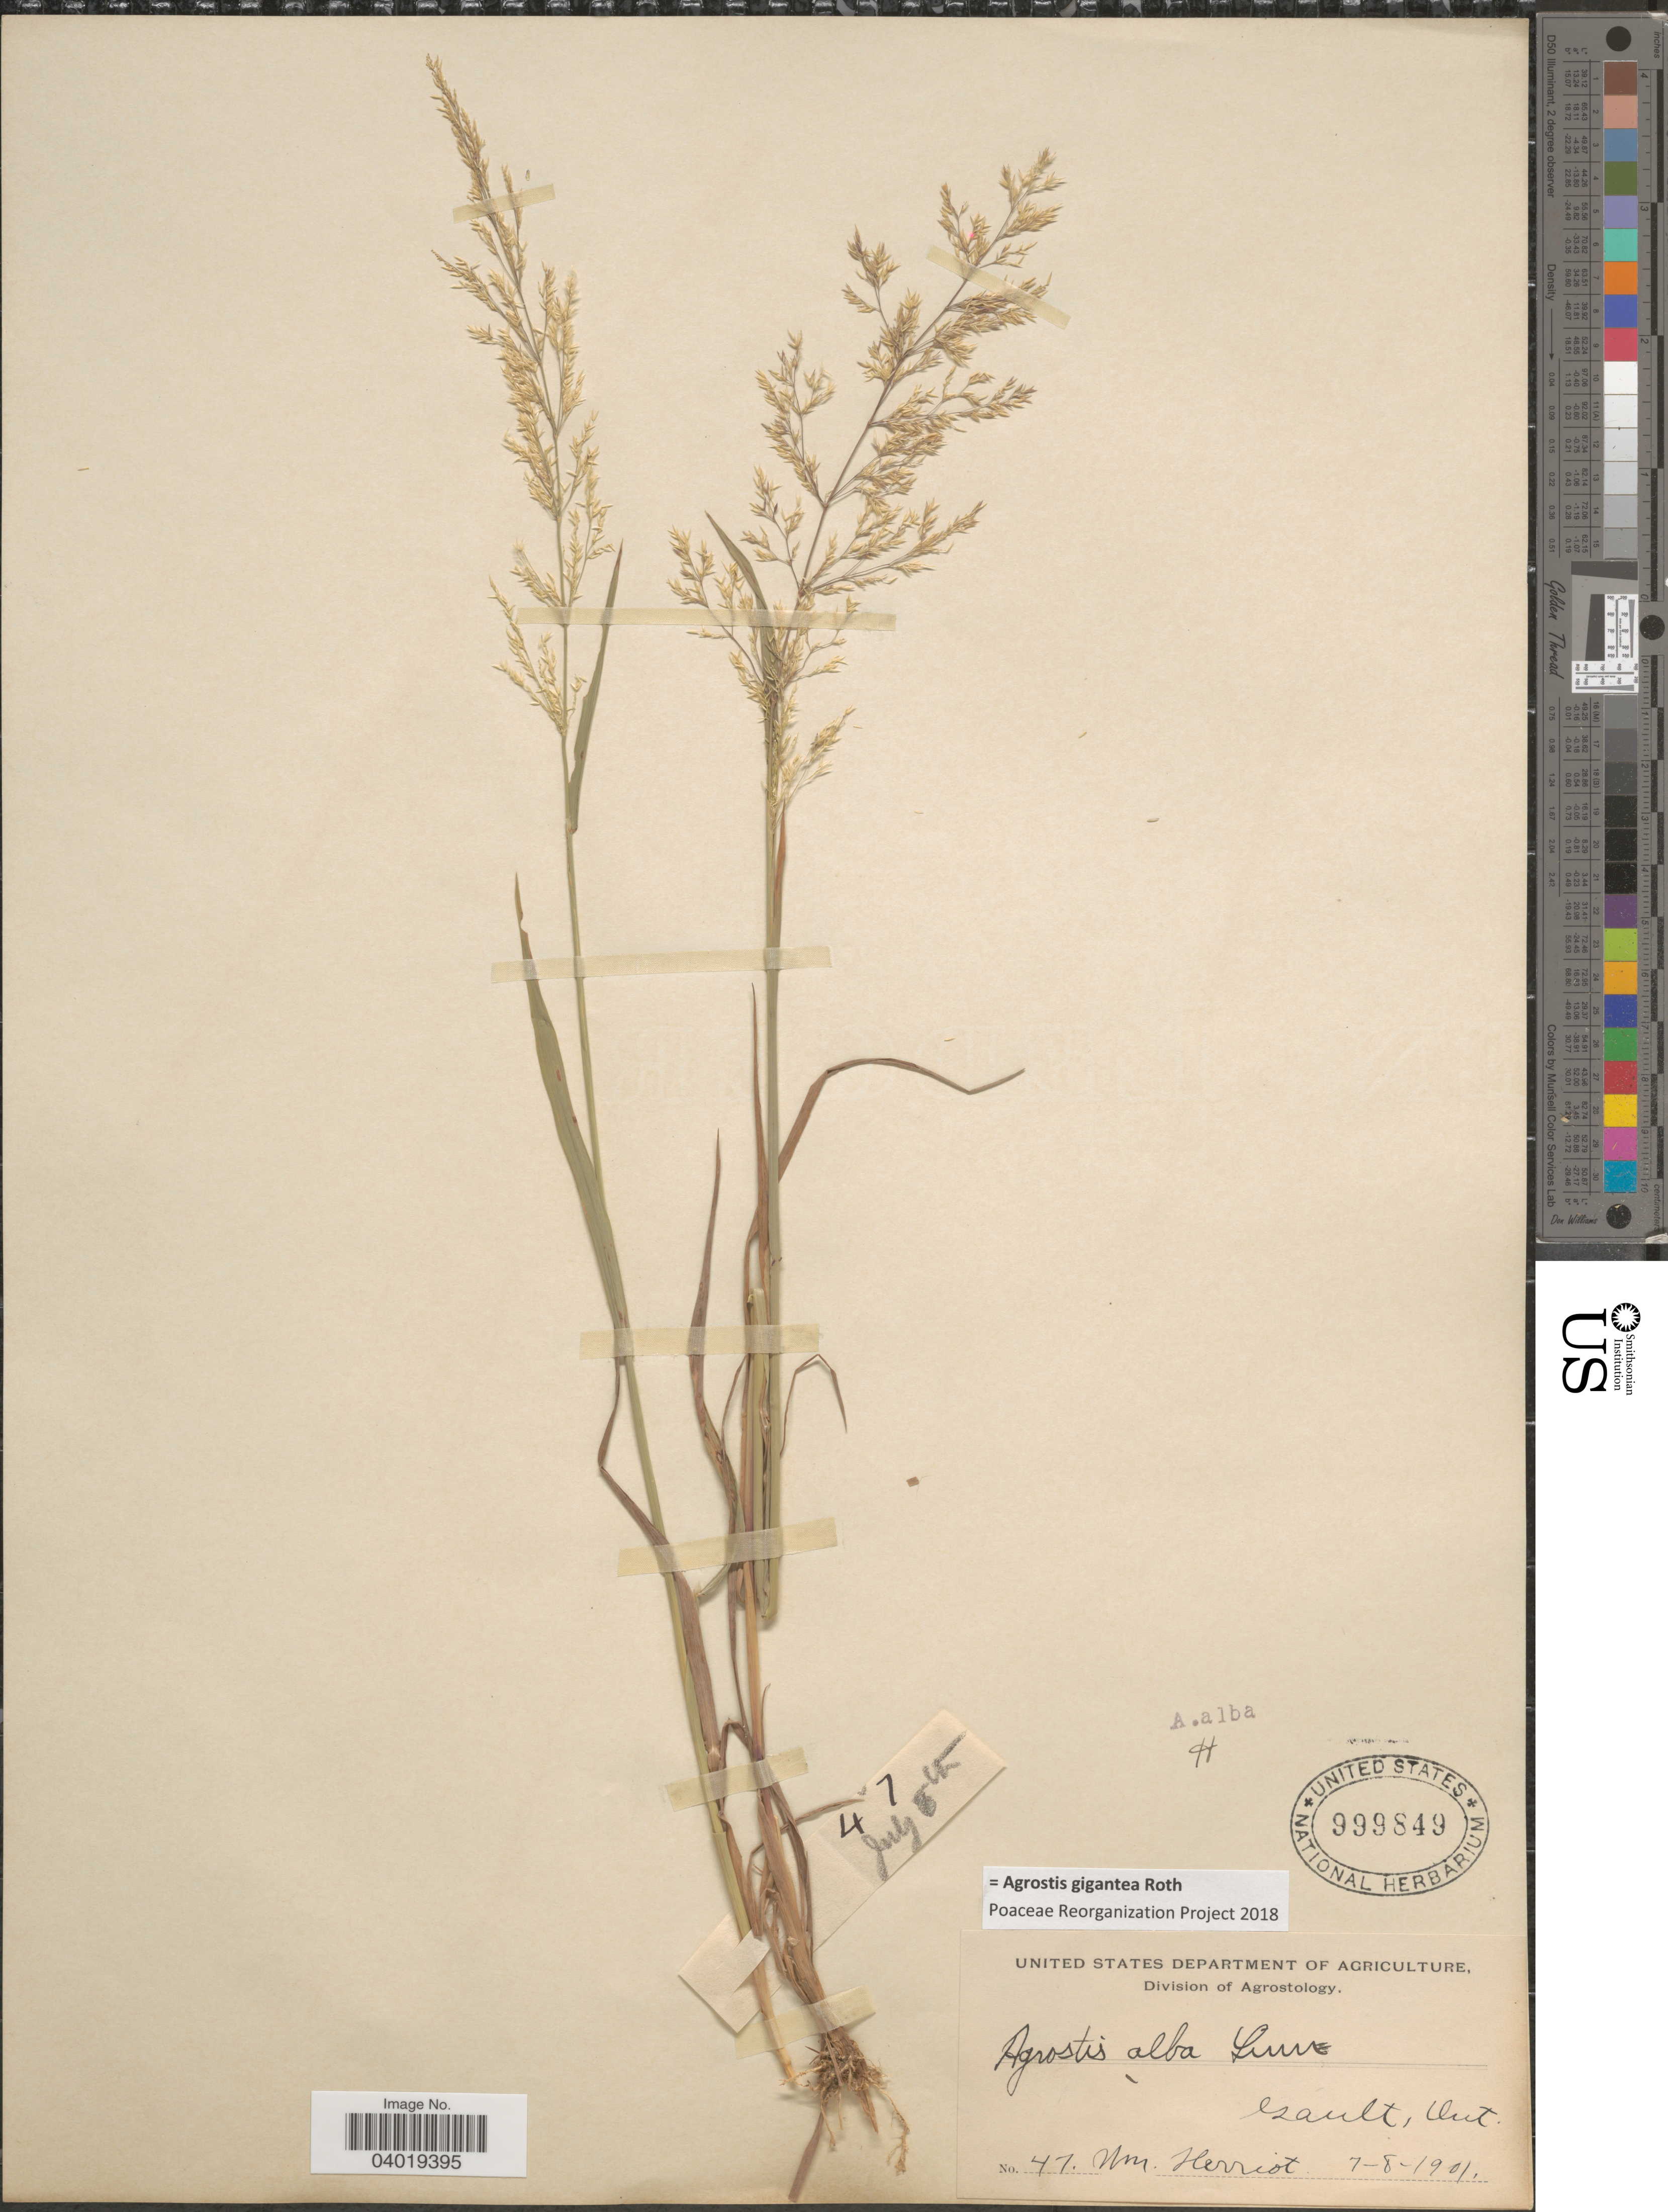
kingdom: Plantae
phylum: Tracheophyta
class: Liliopsida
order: Poales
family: Poaceae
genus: Agrostis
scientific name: Agrostis gigantea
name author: Roth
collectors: W. Herriot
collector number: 47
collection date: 1901-07-08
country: Canada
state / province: Ontario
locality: Gault.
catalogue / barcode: US 999849